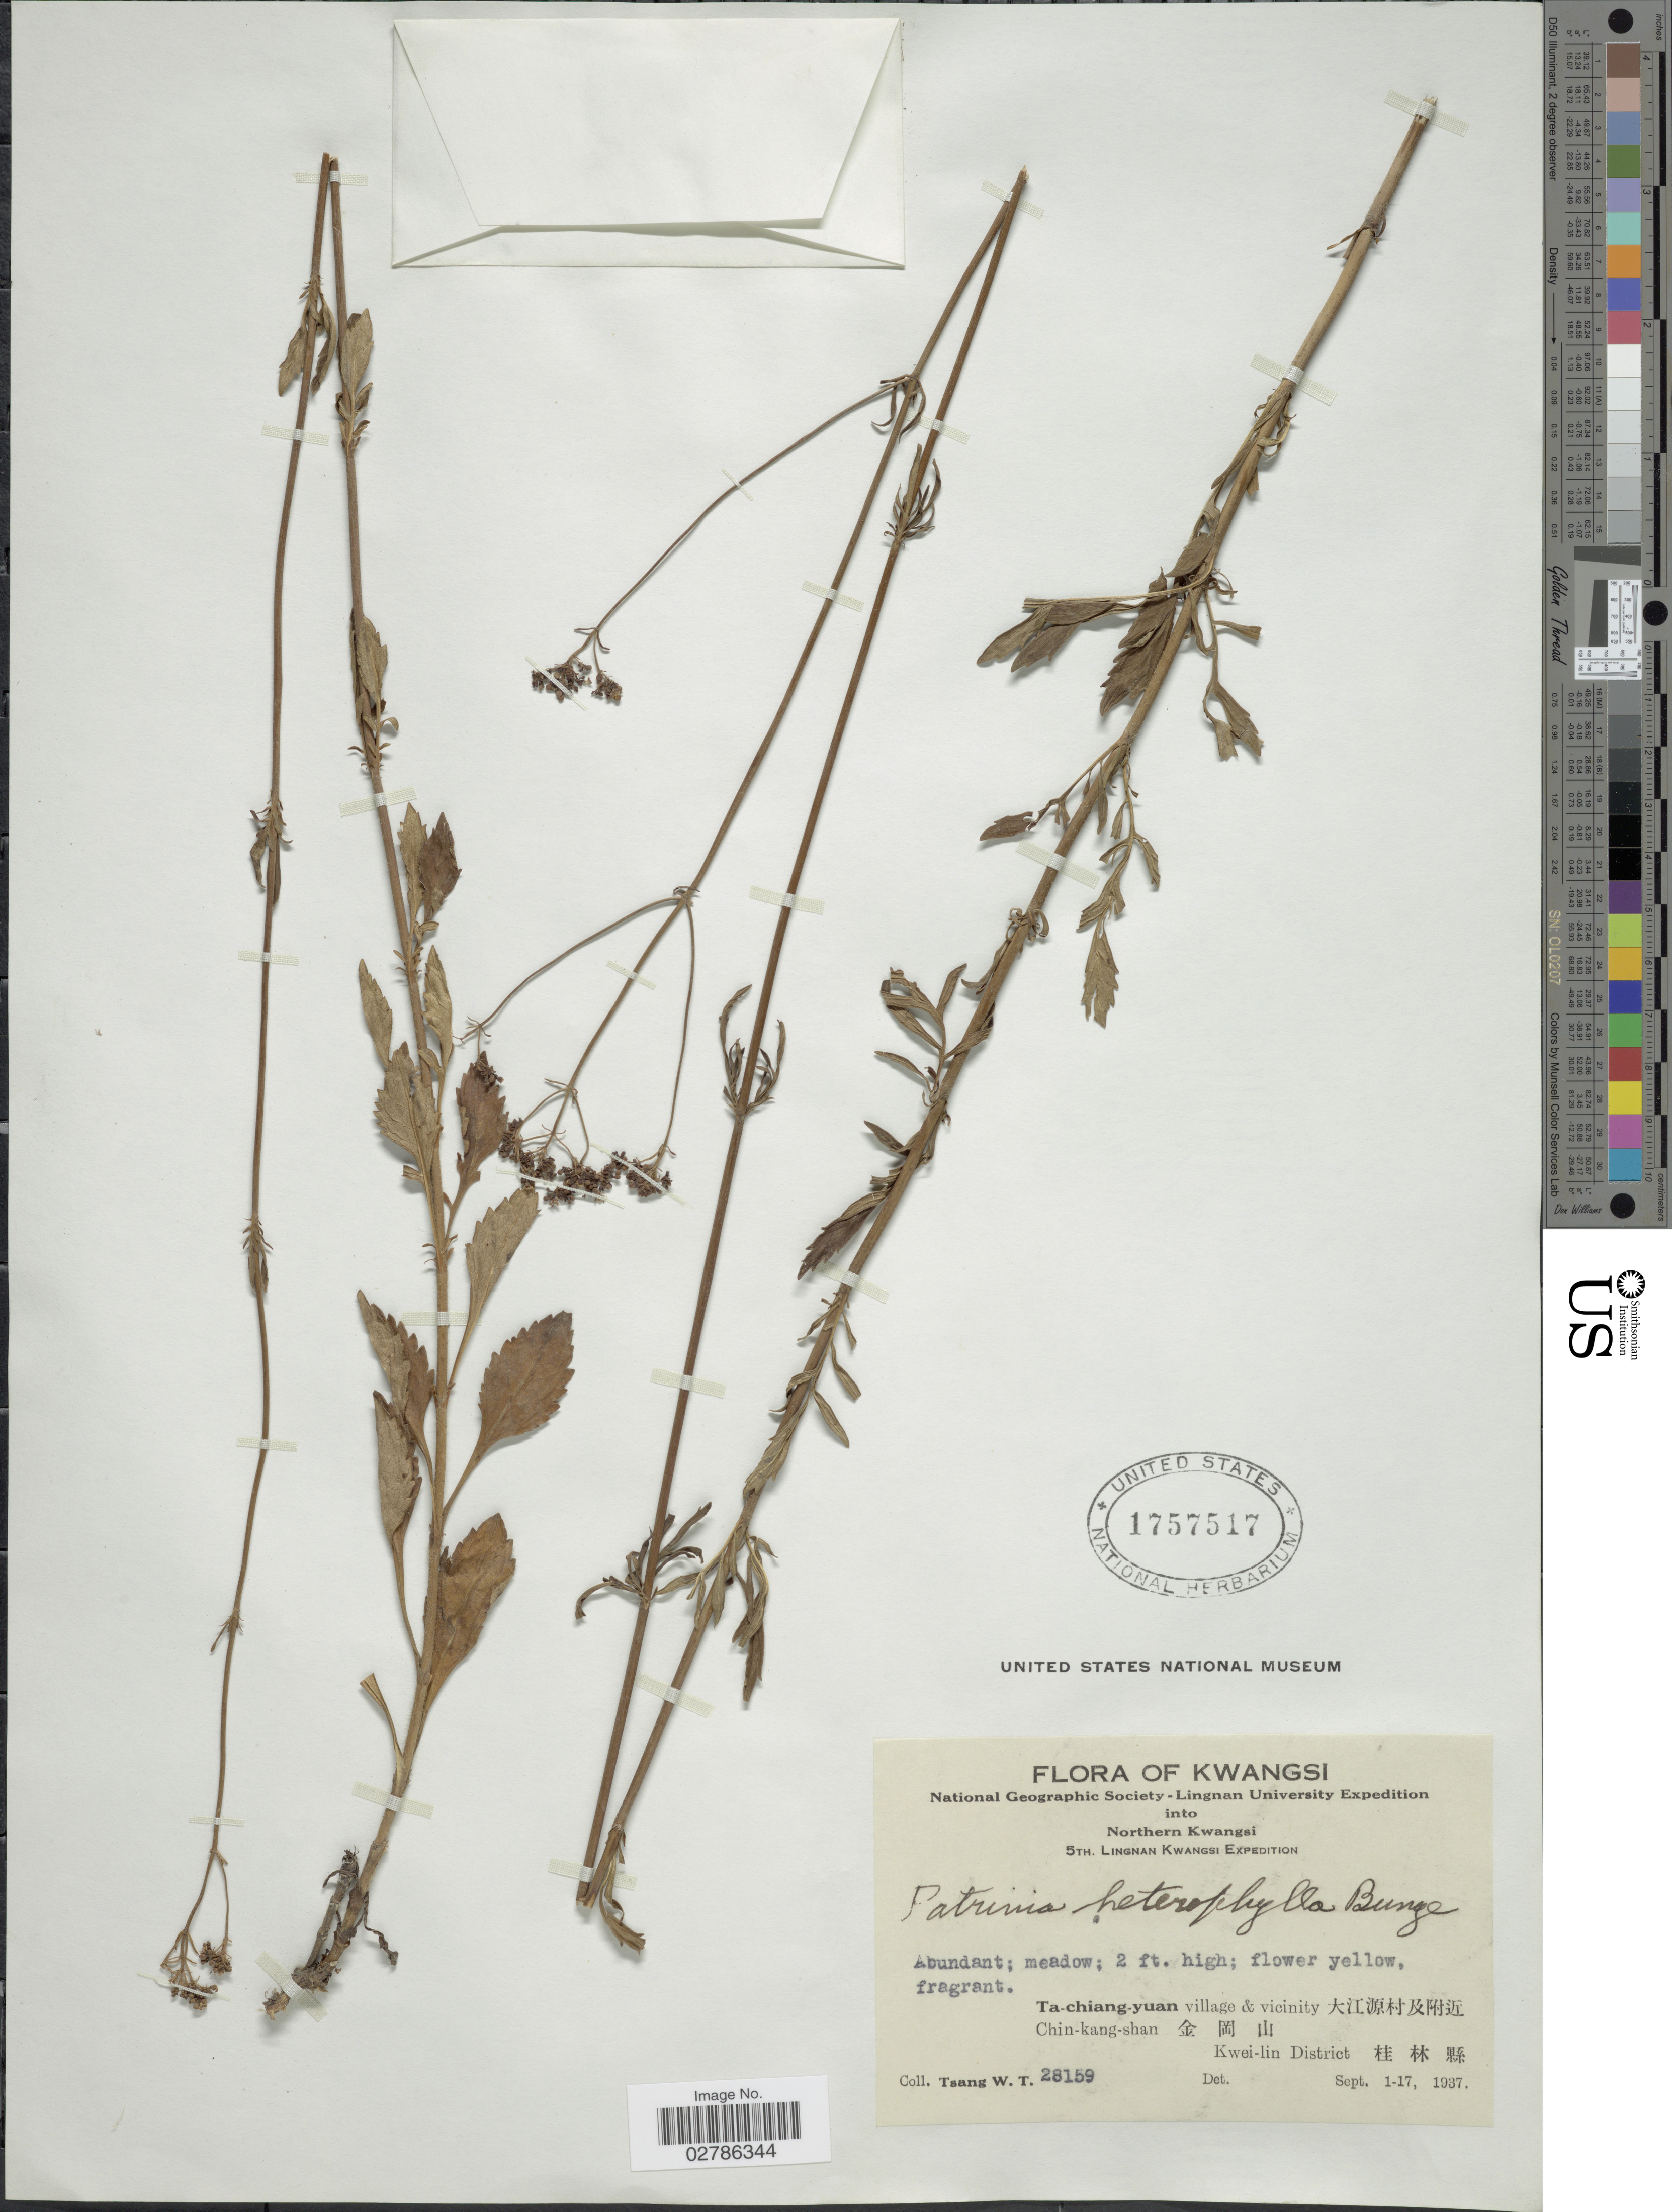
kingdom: Plantae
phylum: Tracheophyta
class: Magnoliopsida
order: Dipsacales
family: Caprifoliaceae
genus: Patrinia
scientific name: Patrinia heterophylla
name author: Bunge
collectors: W. T. Tsang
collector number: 28159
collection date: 1937-09-01/1937-09-17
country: China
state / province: Guangxi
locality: Kwangsi, Northern Kwangsi, Ta-chiang-yuan village & vicinity X, Chin-kang-shan X, Kwei-lin District X.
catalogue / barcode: US 1757517